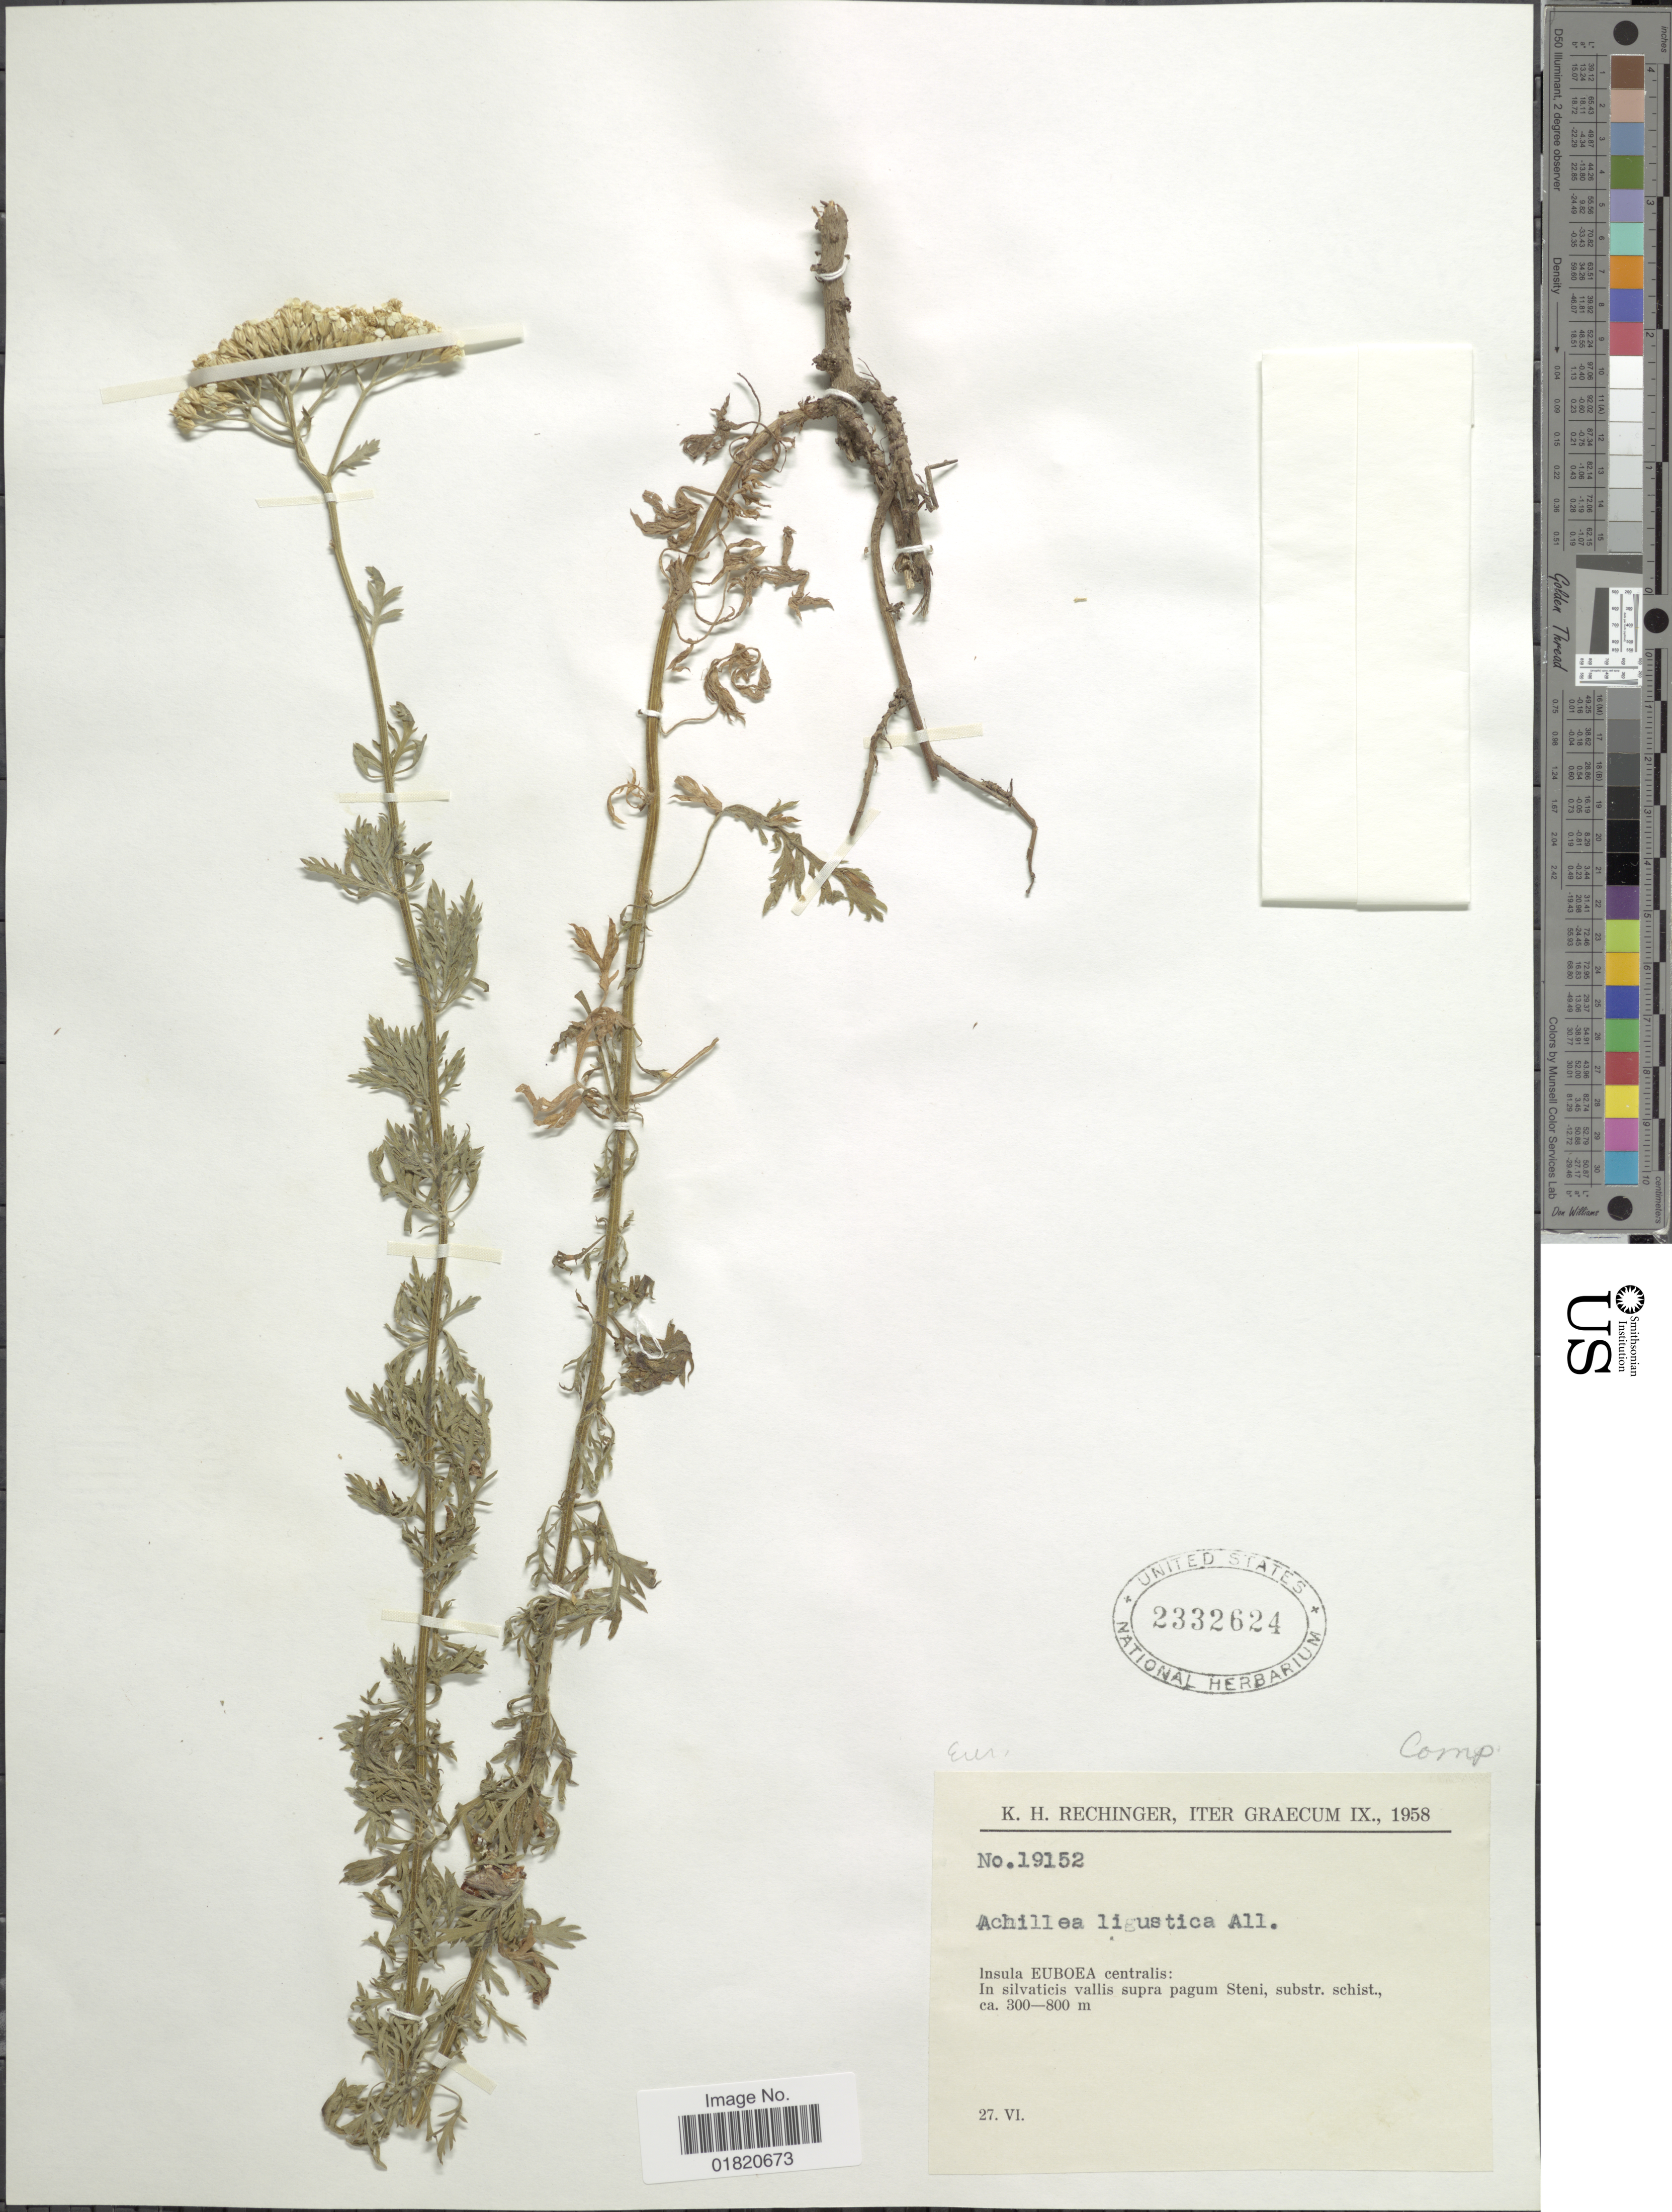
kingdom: Plantae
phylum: Tracheophyta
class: Magnoliopsida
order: Asterales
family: Asteraceae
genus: Achillea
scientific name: Achillea ligustica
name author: All.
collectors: K. H. Rechinger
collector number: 19152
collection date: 1958-06-27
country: Greece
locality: Iter Graecum IX. Insula Euboea centralis: In silvaticis vallis supra pagum Steni, substr. schist.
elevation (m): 300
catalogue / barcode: US 2332624